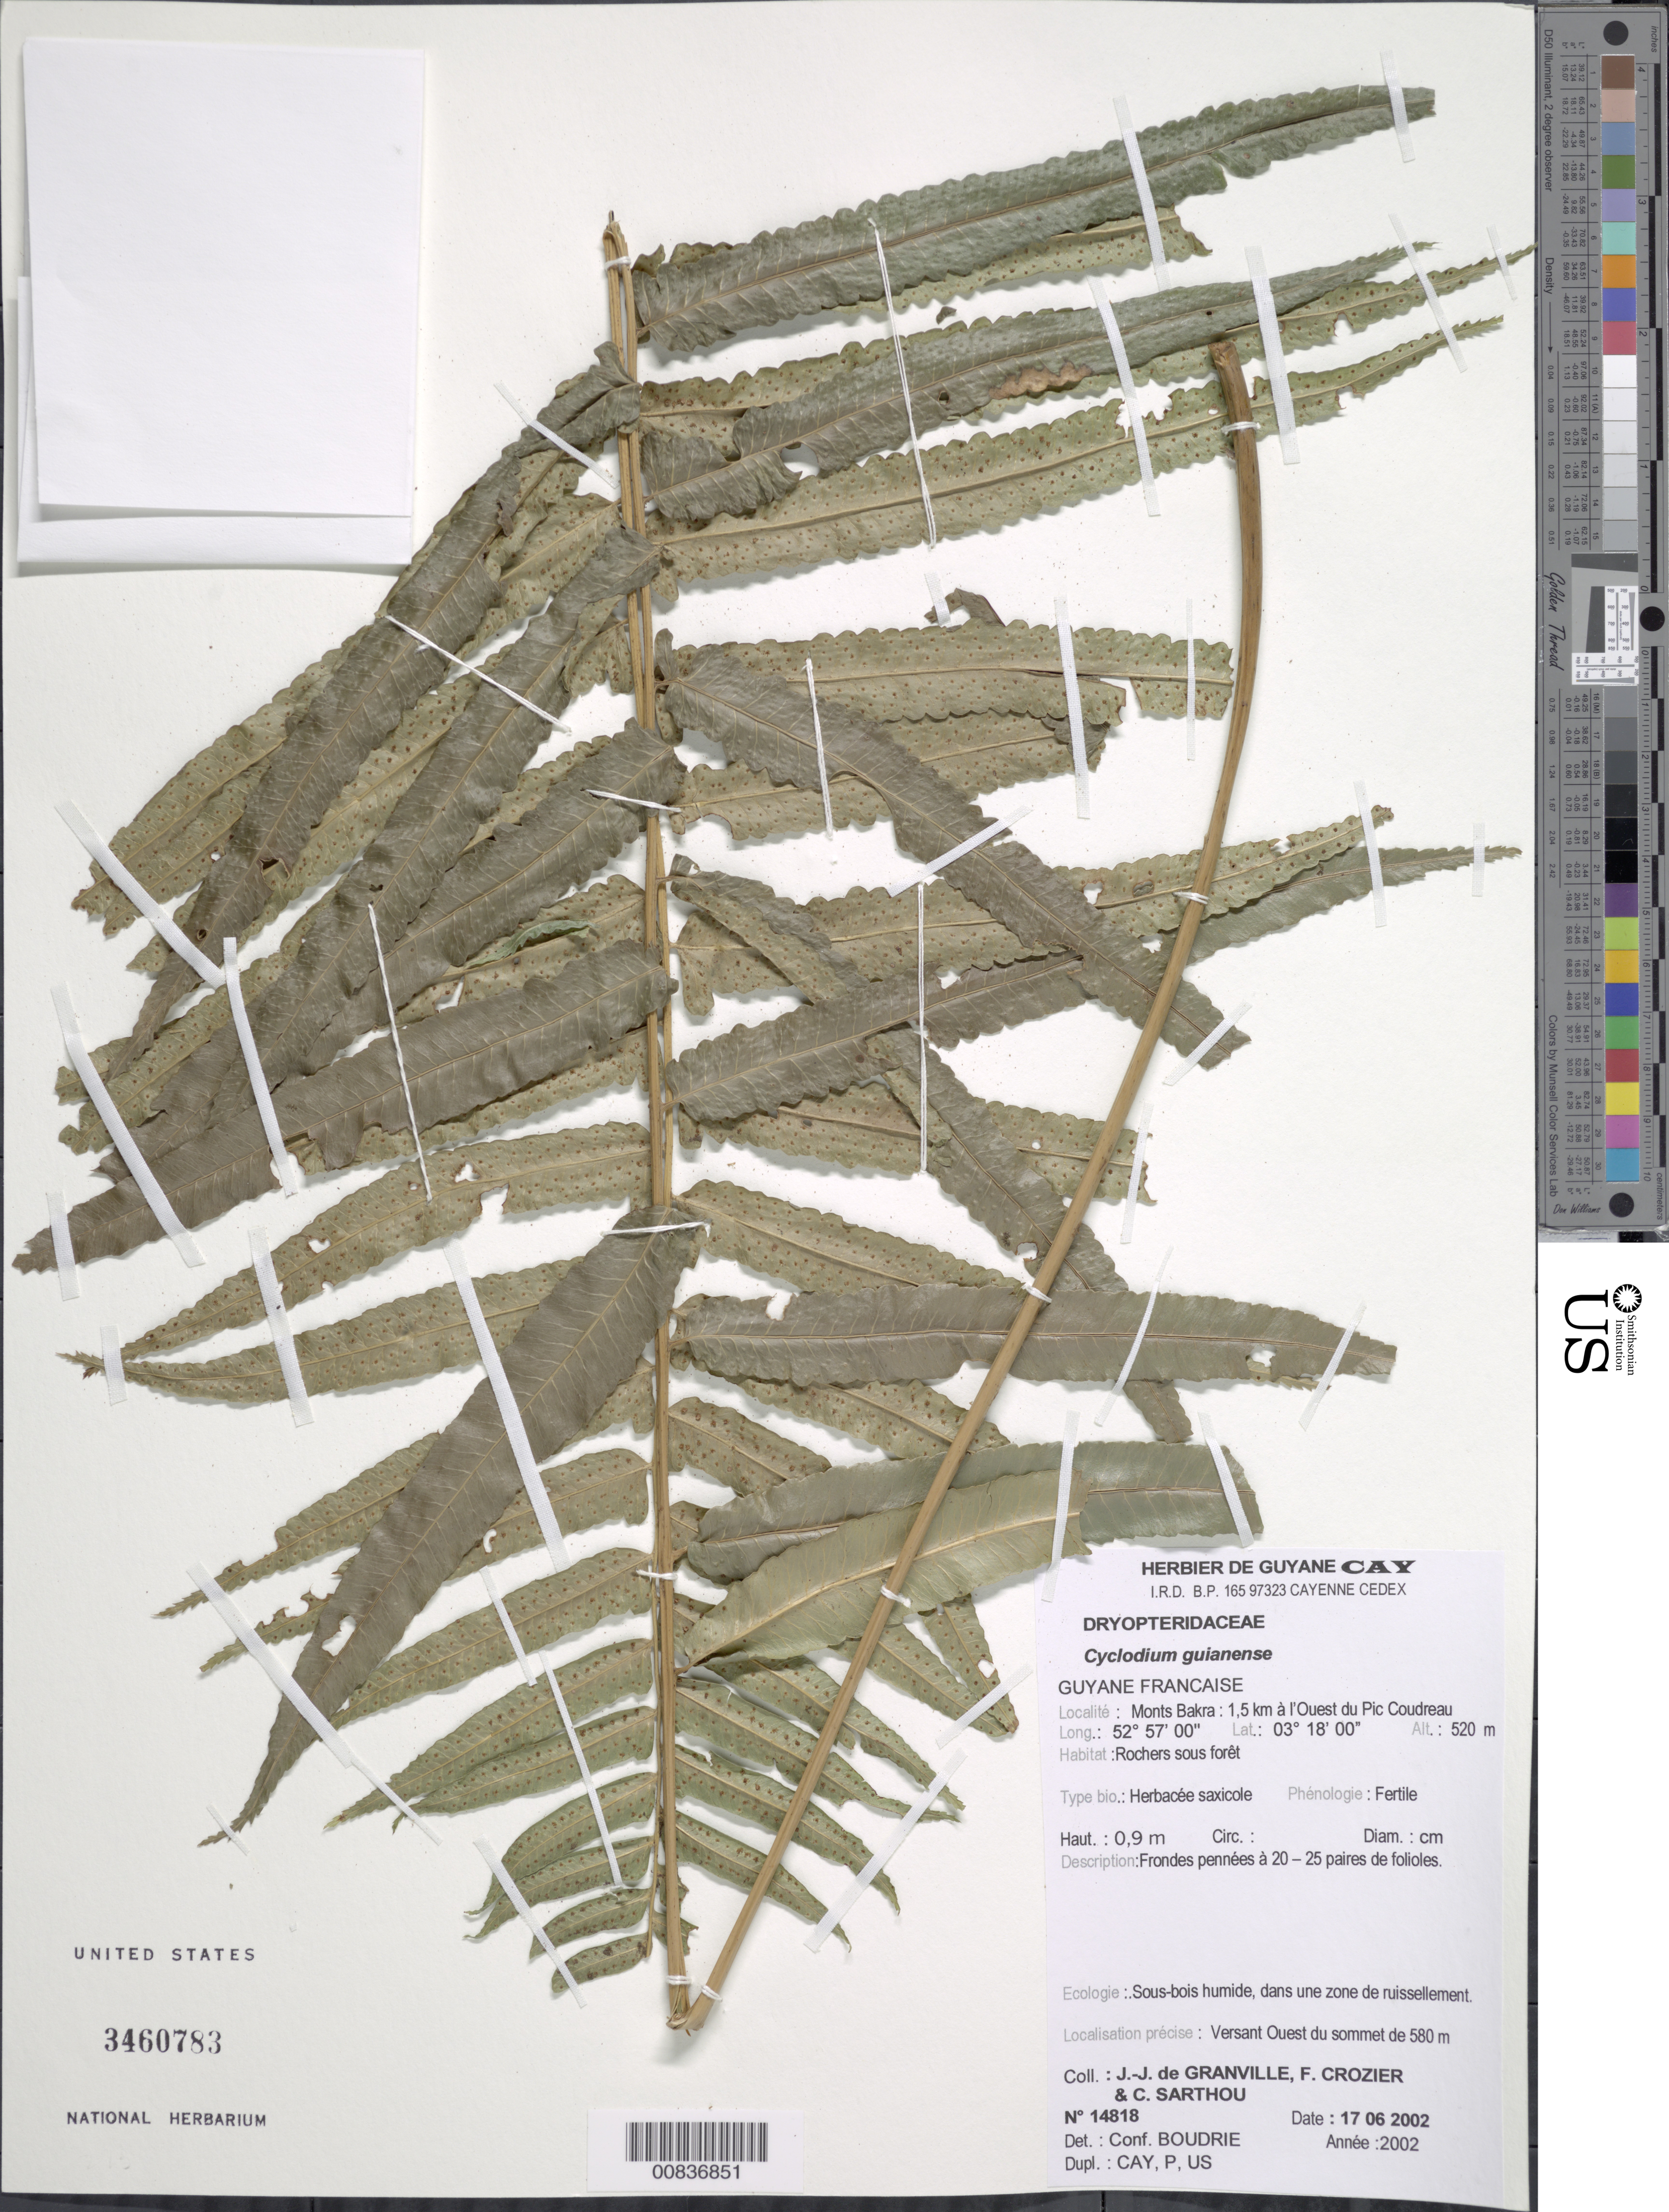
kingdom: Plantae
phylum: Tracheophyta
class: Polypodiopsida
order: Polypodiales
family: Dryopteridaceae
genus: Cyclodium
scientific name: Cyclodium guianense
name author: (Klotzsch) van der Werff ex L.D. Gómez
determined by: Boudrie, M.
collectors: J.-J. de Granville, F. Crozier & C. Sarthou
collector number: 14818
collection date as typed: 17-Jun-02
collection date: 2002-06-17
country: French Guiana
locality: Monts Bakra, 1.5 km a l'Ouest du Pic Coudreau, versant ouest du sommet de 580 m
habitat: Rocher sous forêt. Sous-bois humide, dans une zone de ruissellement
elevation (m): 520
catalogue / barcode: US 3460783